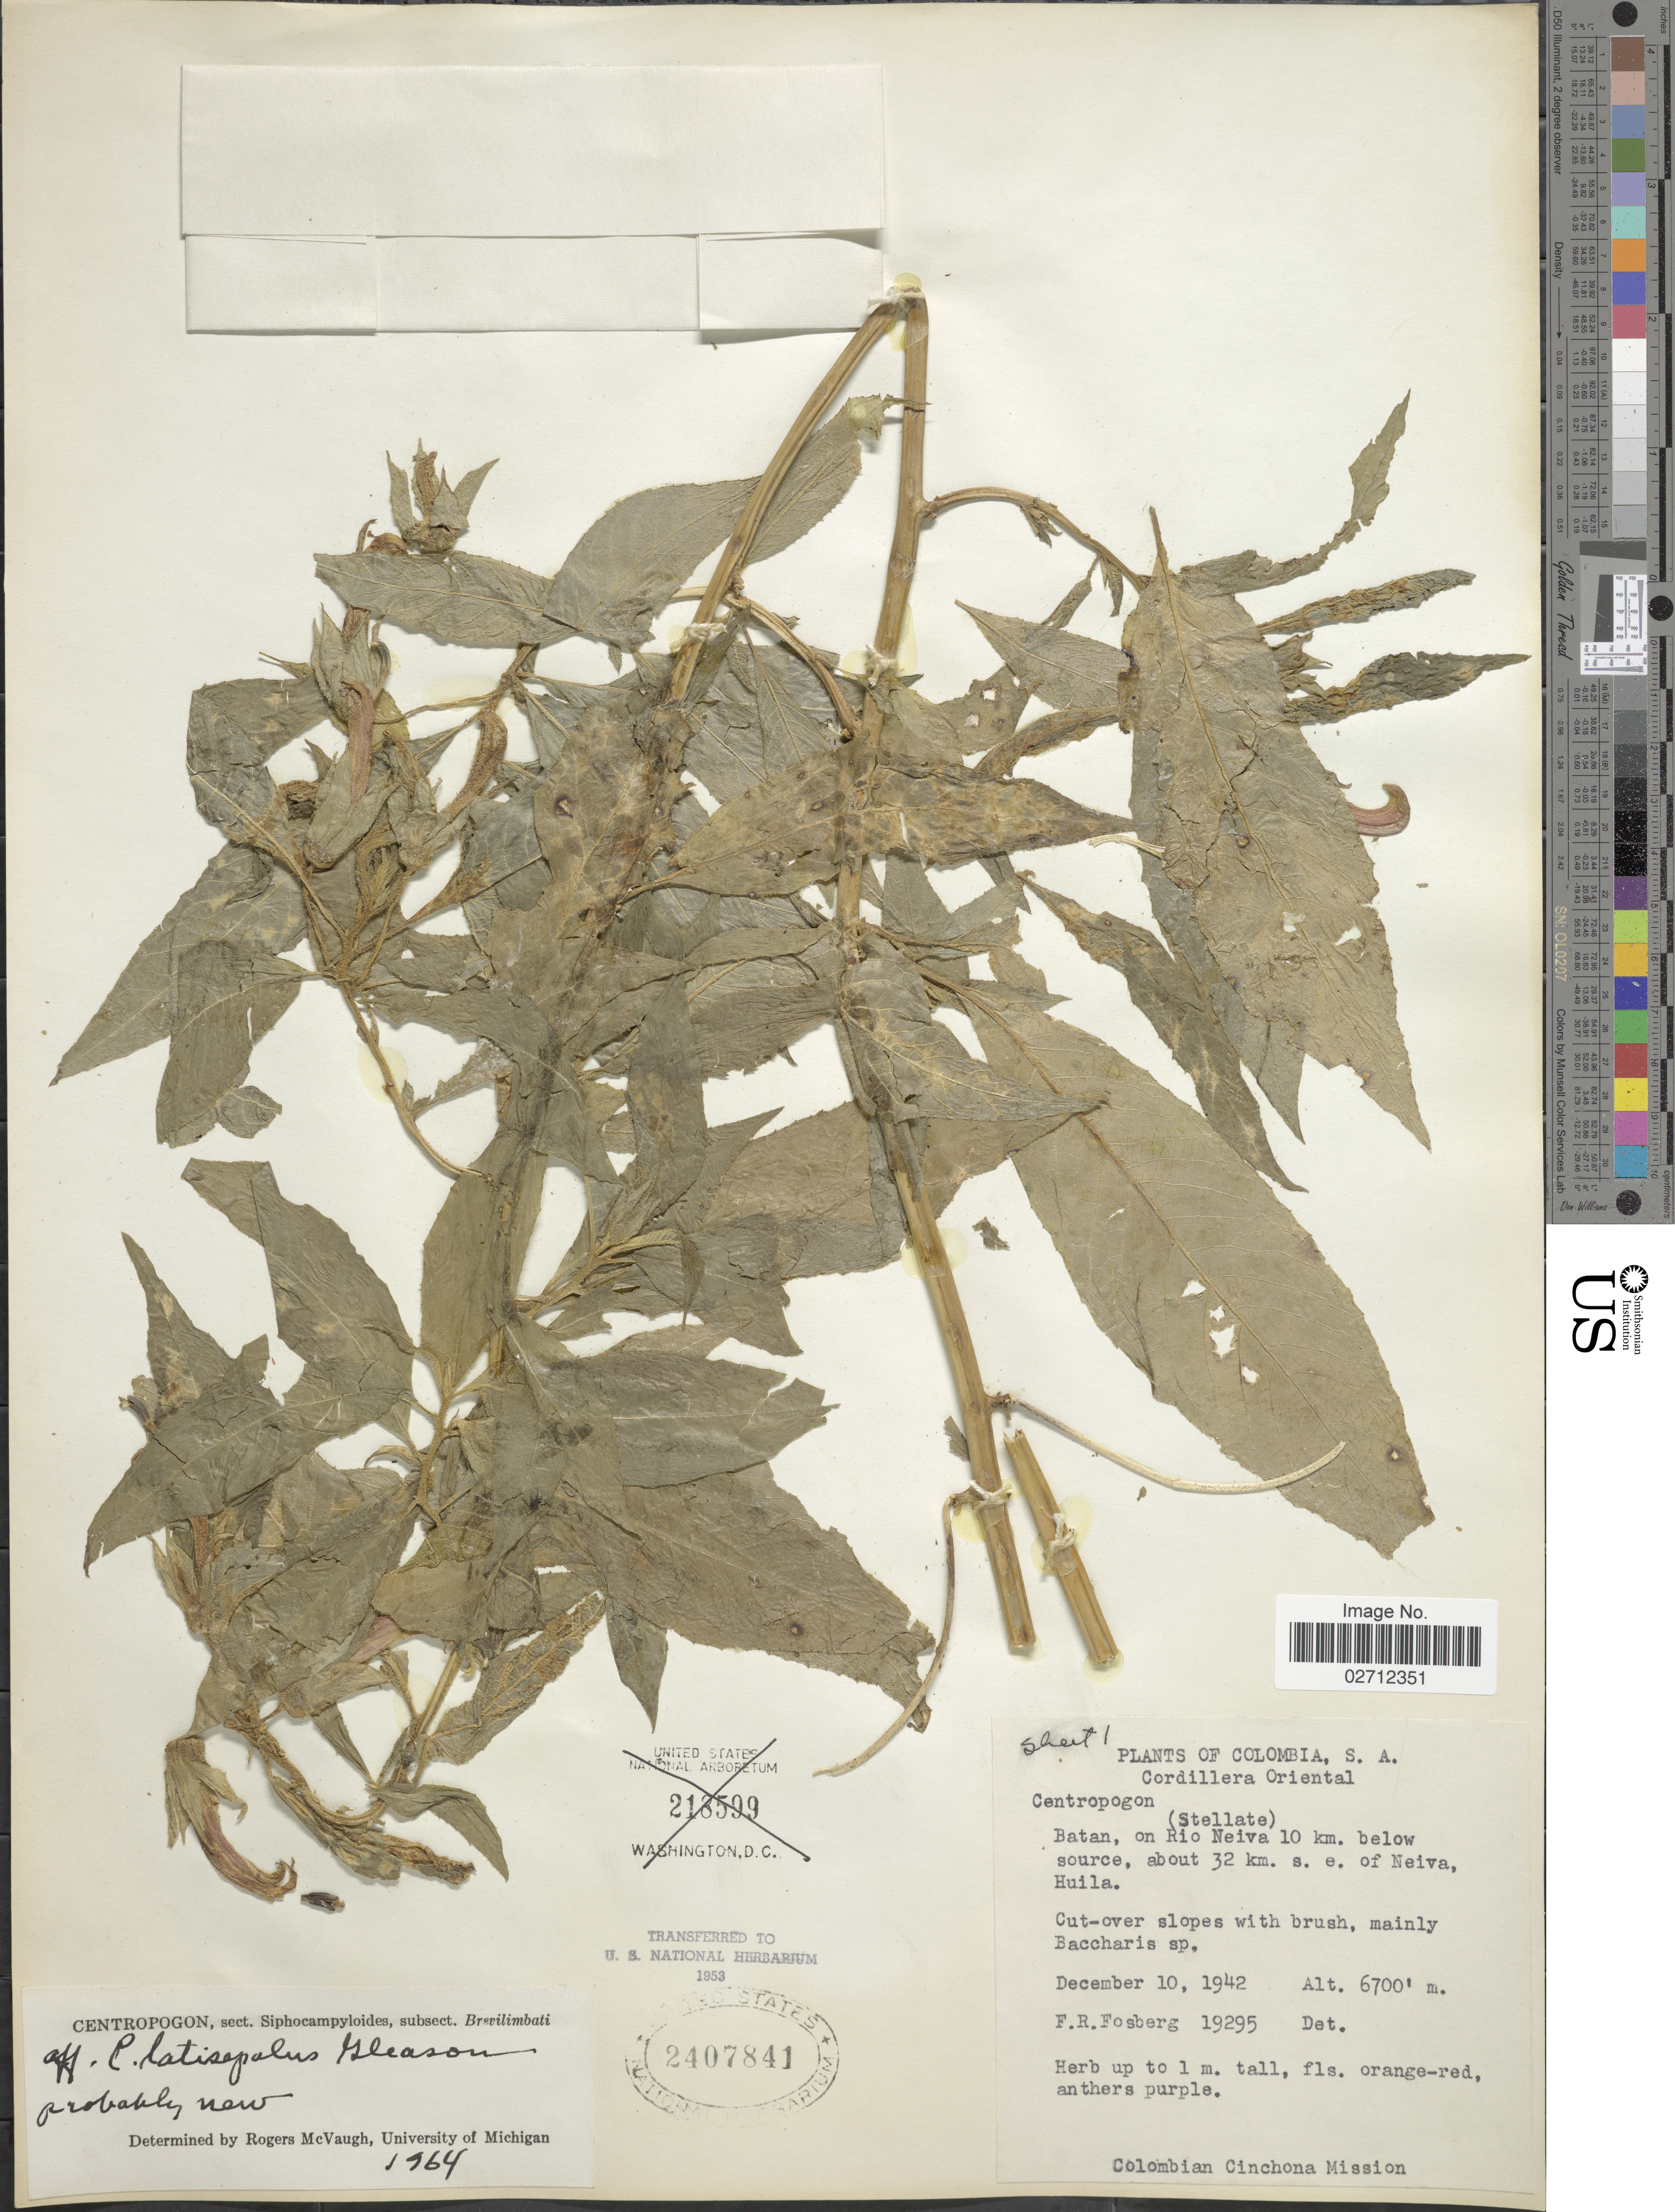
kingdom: Plantae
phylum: Tracheophyta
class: Magnoliopsida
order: Asterales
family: Campanulaceae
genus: Centropogon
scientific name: Centropogon latisepalus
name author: Gleason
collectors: F. R. Fosberg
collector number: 19295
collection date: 1942-12-10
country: Colombia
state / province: Huila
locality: Cordillera Oriental, Batan, on Rio Neiva 10 km below source, about 32 km s.e. of Neiva Huila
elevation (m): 2042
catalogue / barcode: US 2407841